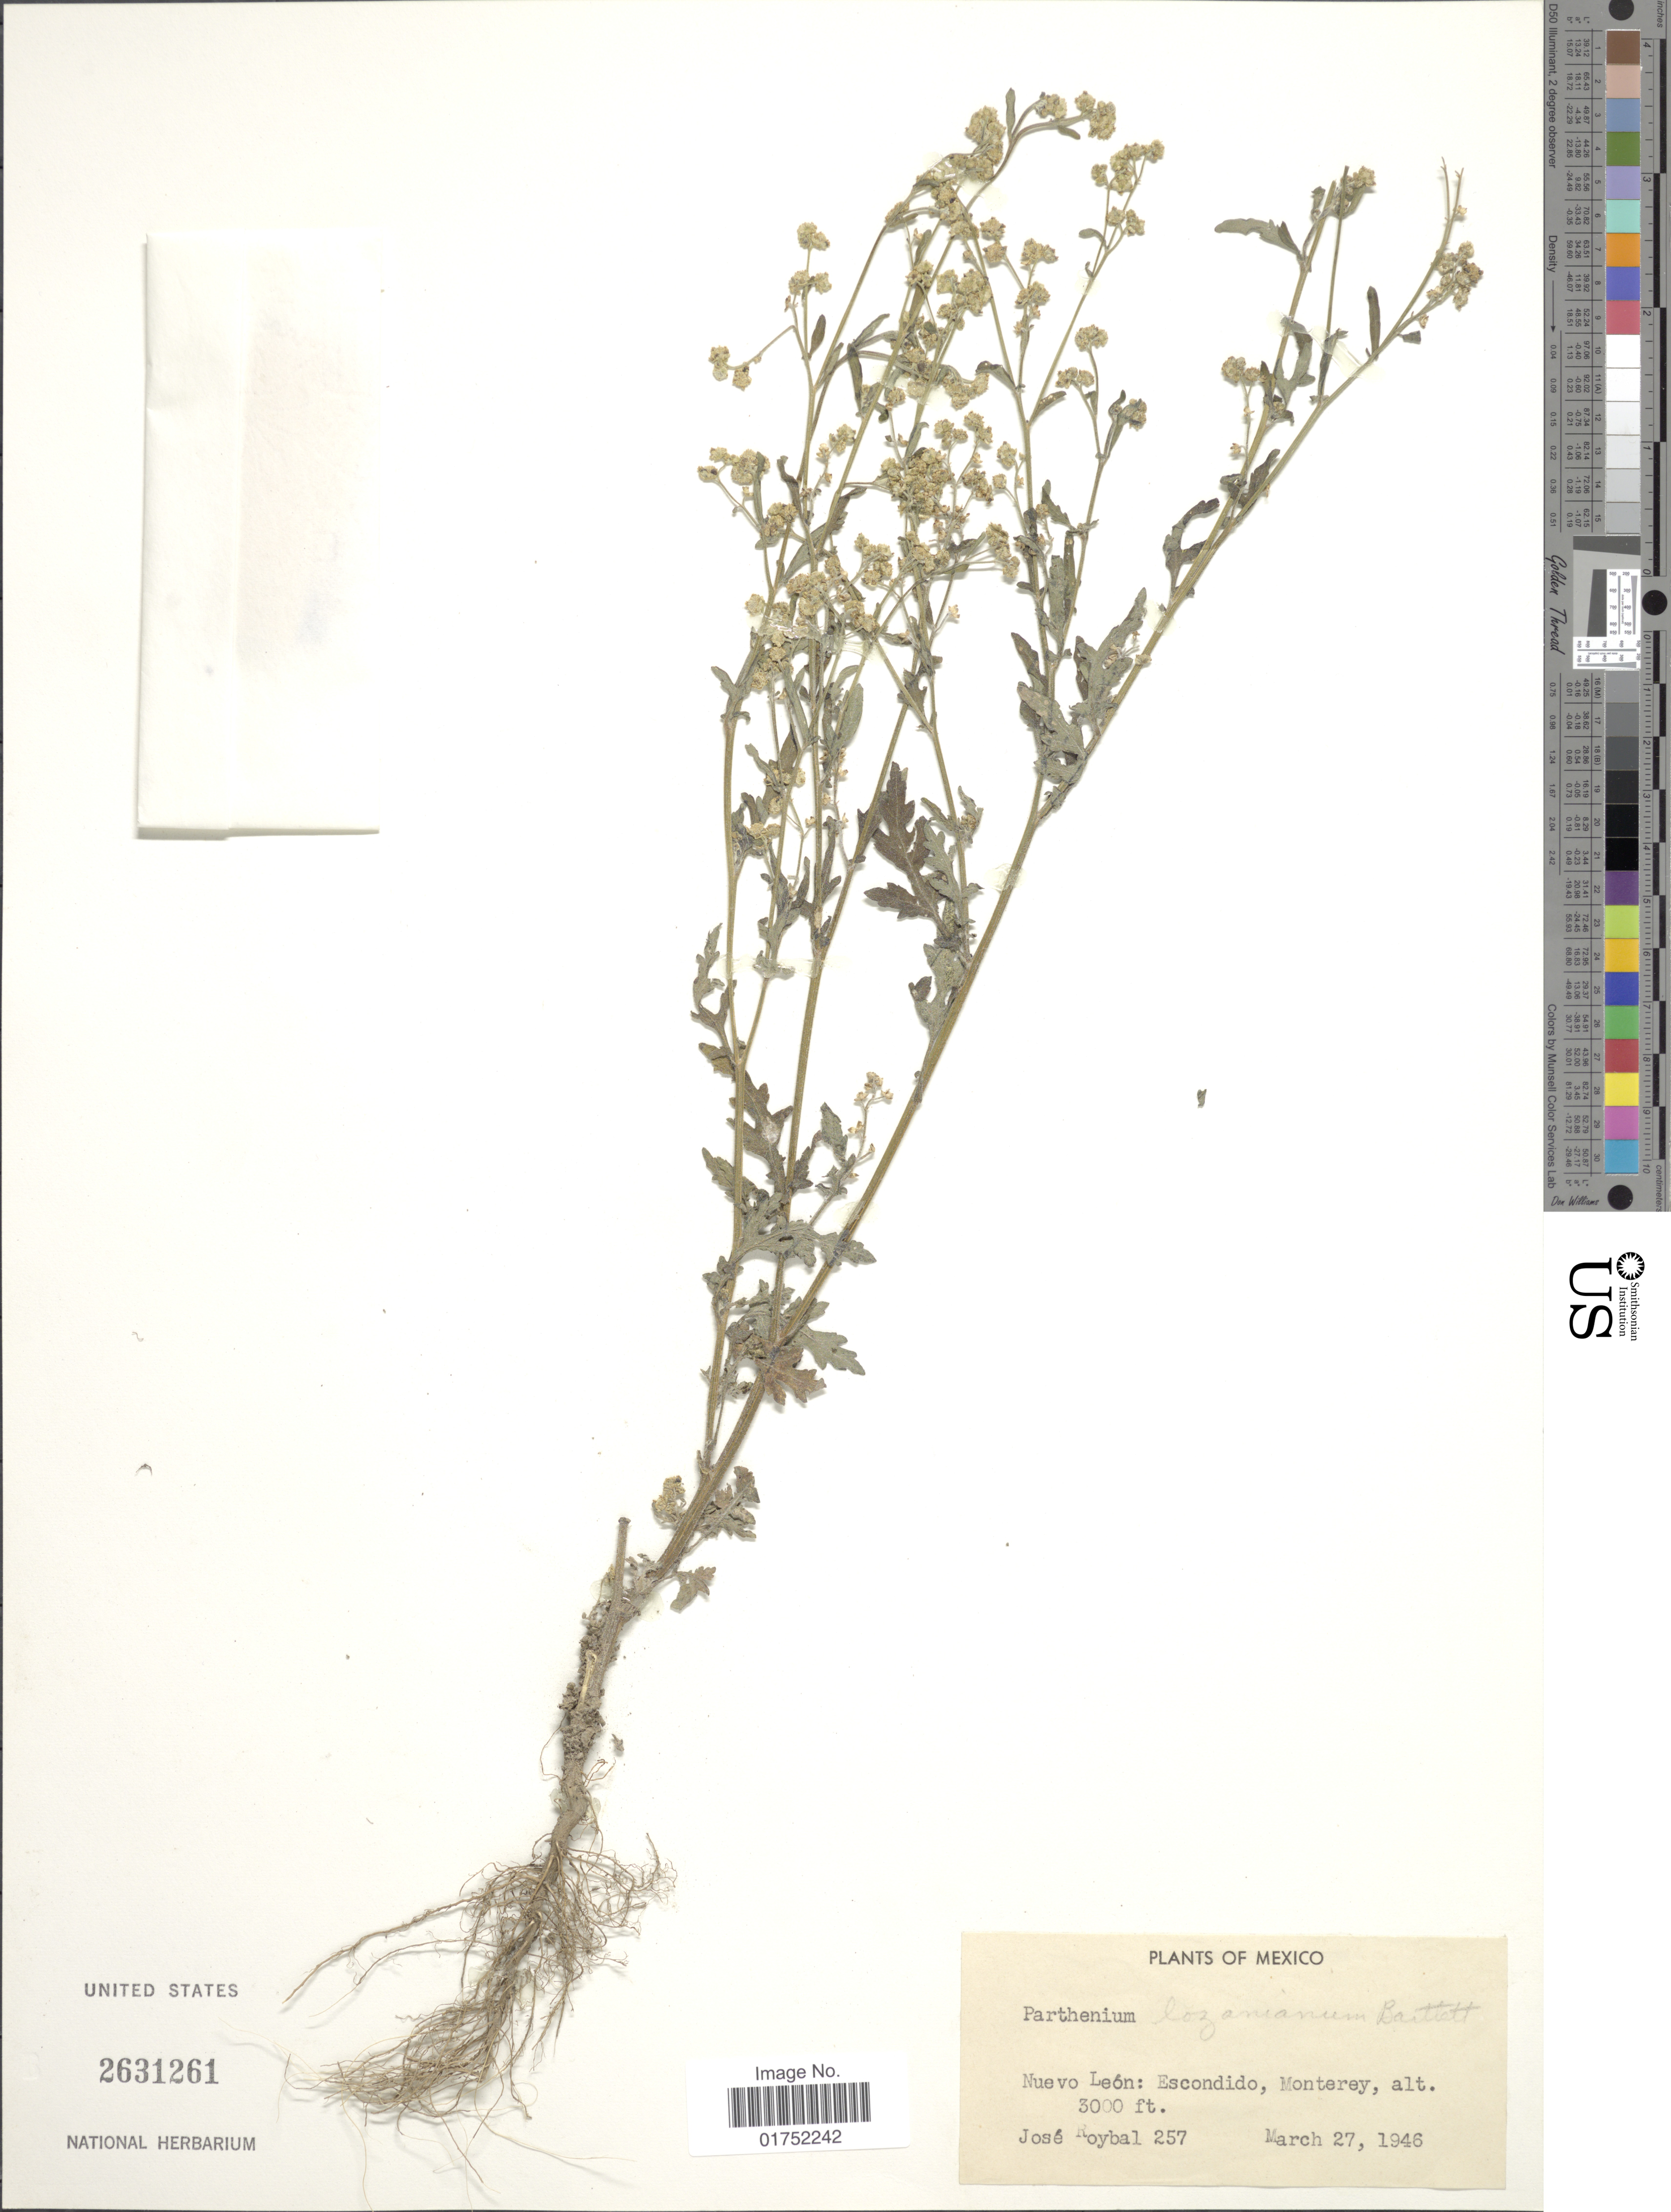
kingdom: Plantae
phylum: Tracheophyta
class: Magnoliopsida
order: Asterales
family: Asteraceae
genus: Parthenium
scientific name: Parthenium sp.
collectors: J. Roybal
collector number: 257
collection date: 1946-03-27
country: Mexico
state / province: Nuevo León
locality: Escondido, Monterey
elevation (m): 914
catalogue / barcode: US 2631261